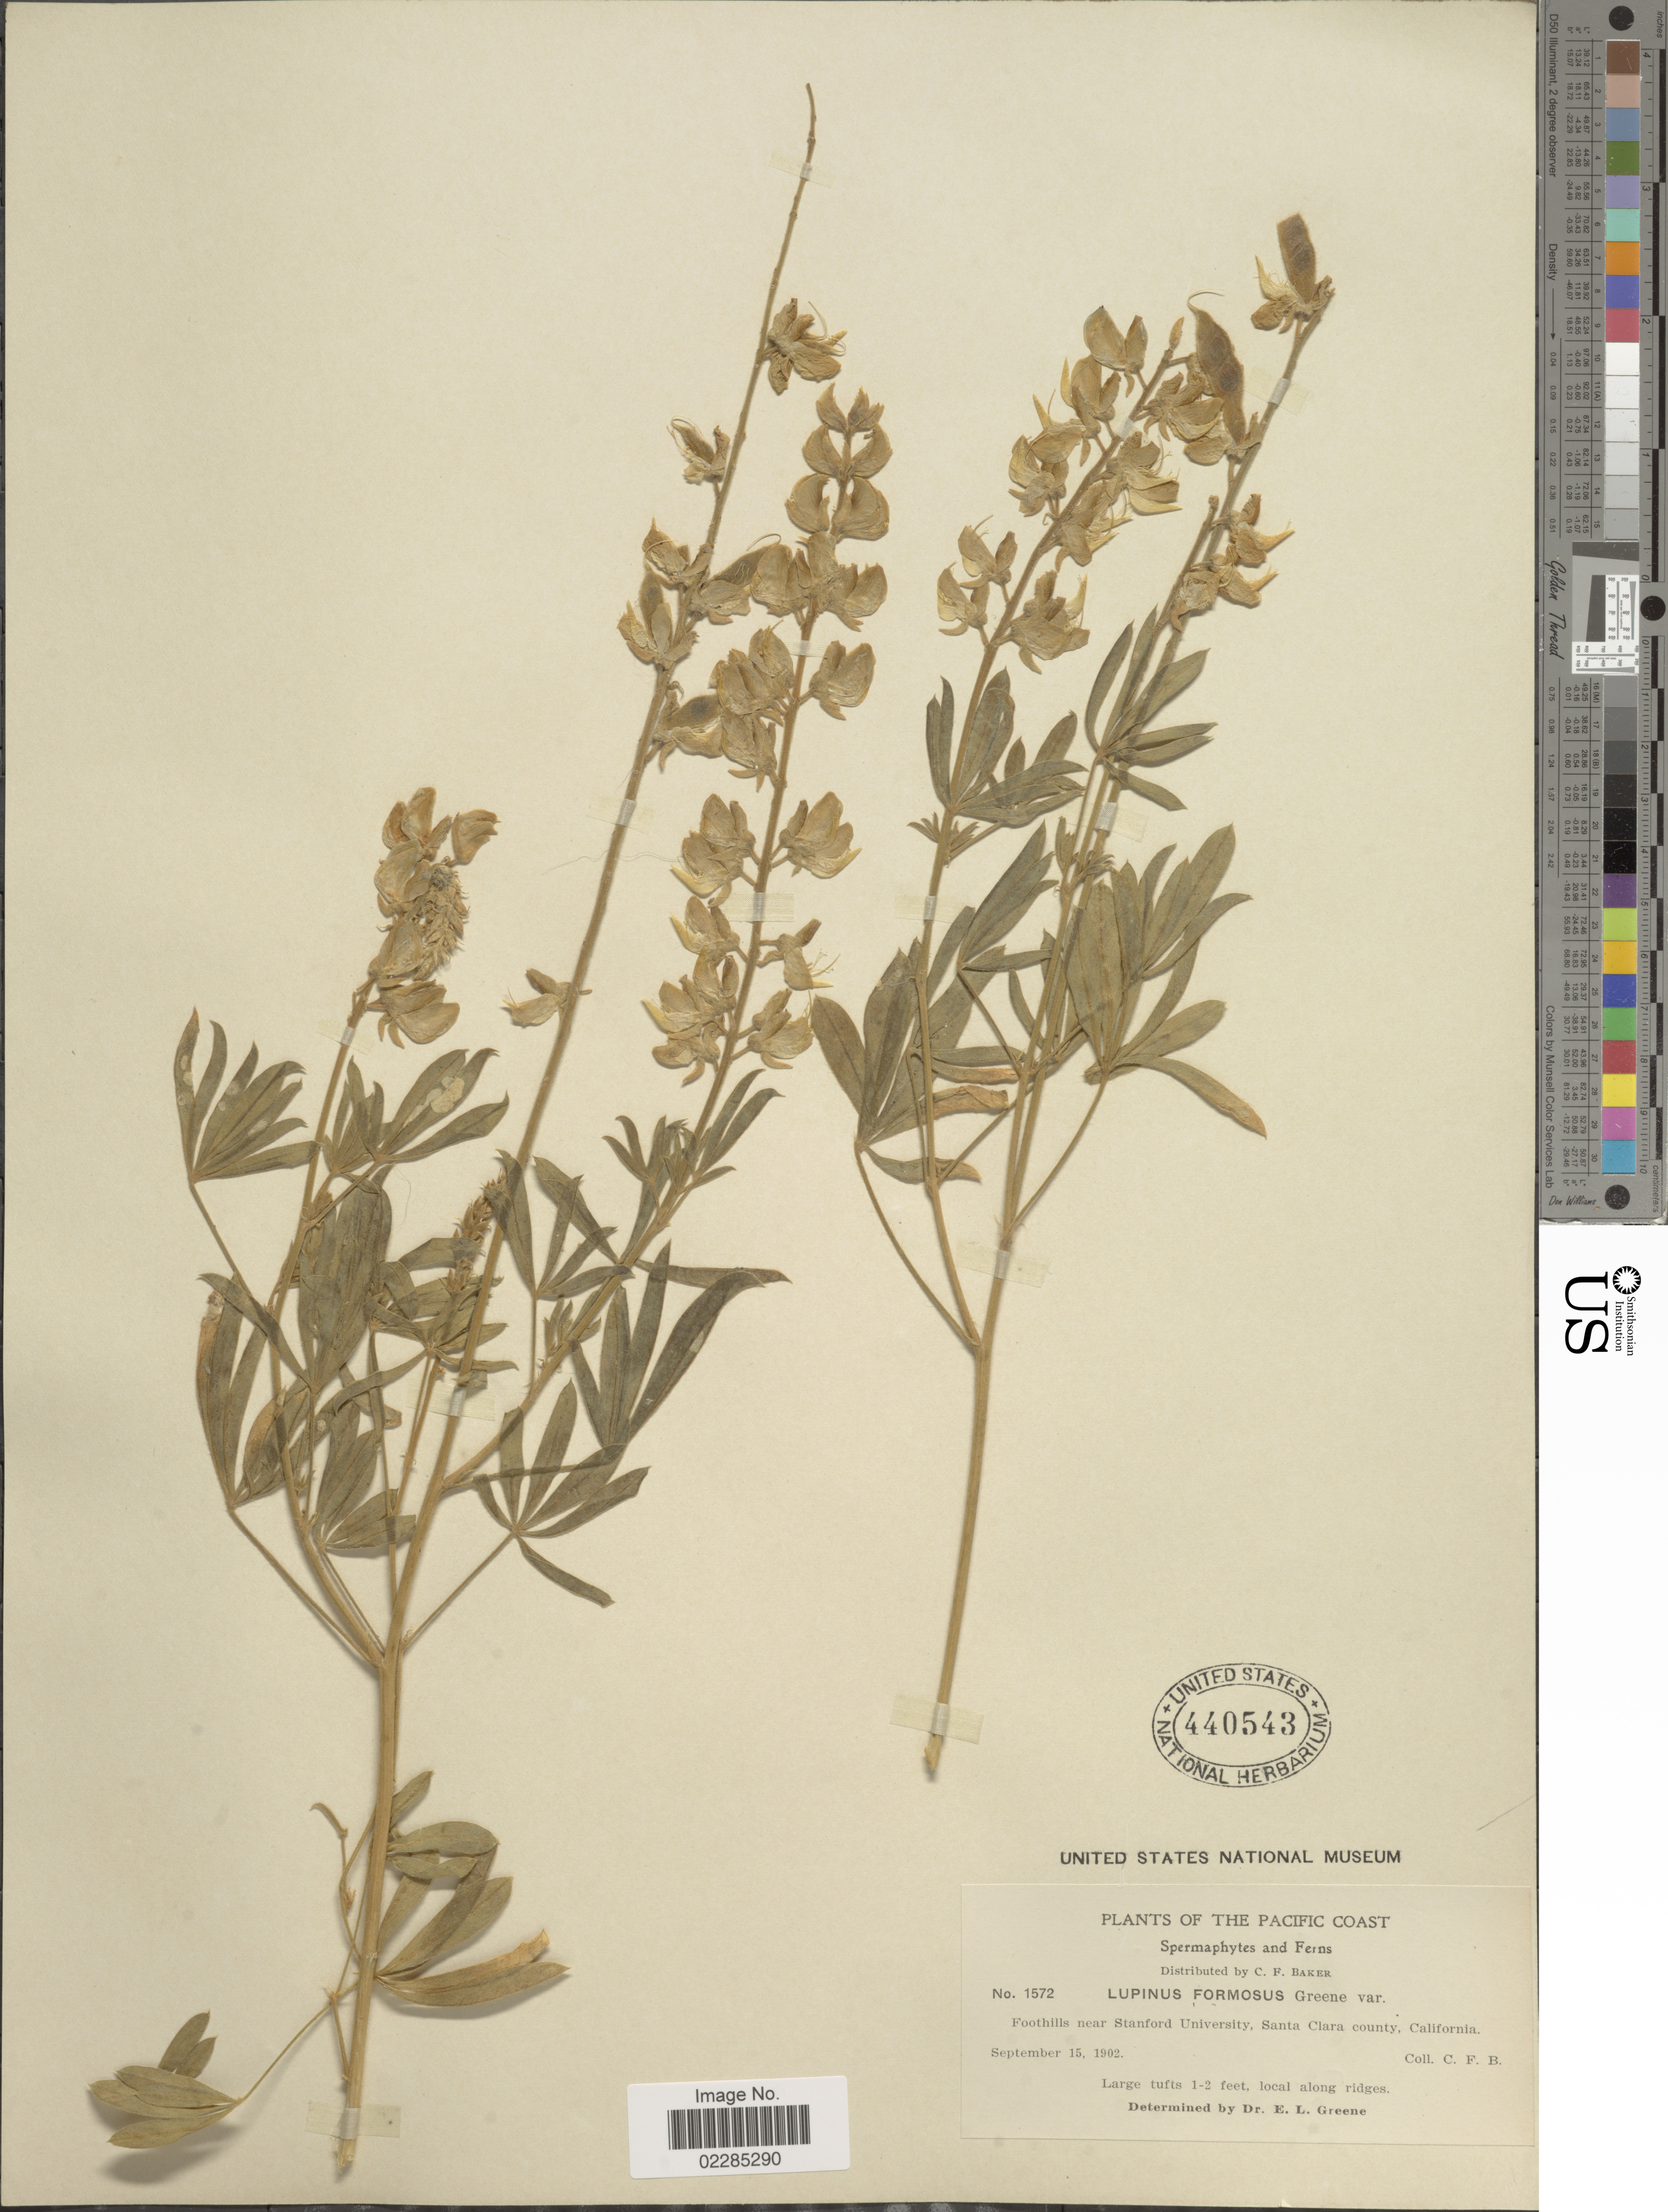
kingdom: Plantae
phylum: Tracheophyta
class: Magnoliopsida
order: Fabales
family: Fabaceae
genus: Lupinus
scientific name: Lupinus formosus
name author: Greene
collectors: C. F. Baker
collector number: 1572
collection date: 1902-09-15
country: United States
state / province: California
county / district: Santa Clara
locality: The Pacific Coast, Foothills near Stanford University, Santa Clara county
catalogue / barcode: US 440543